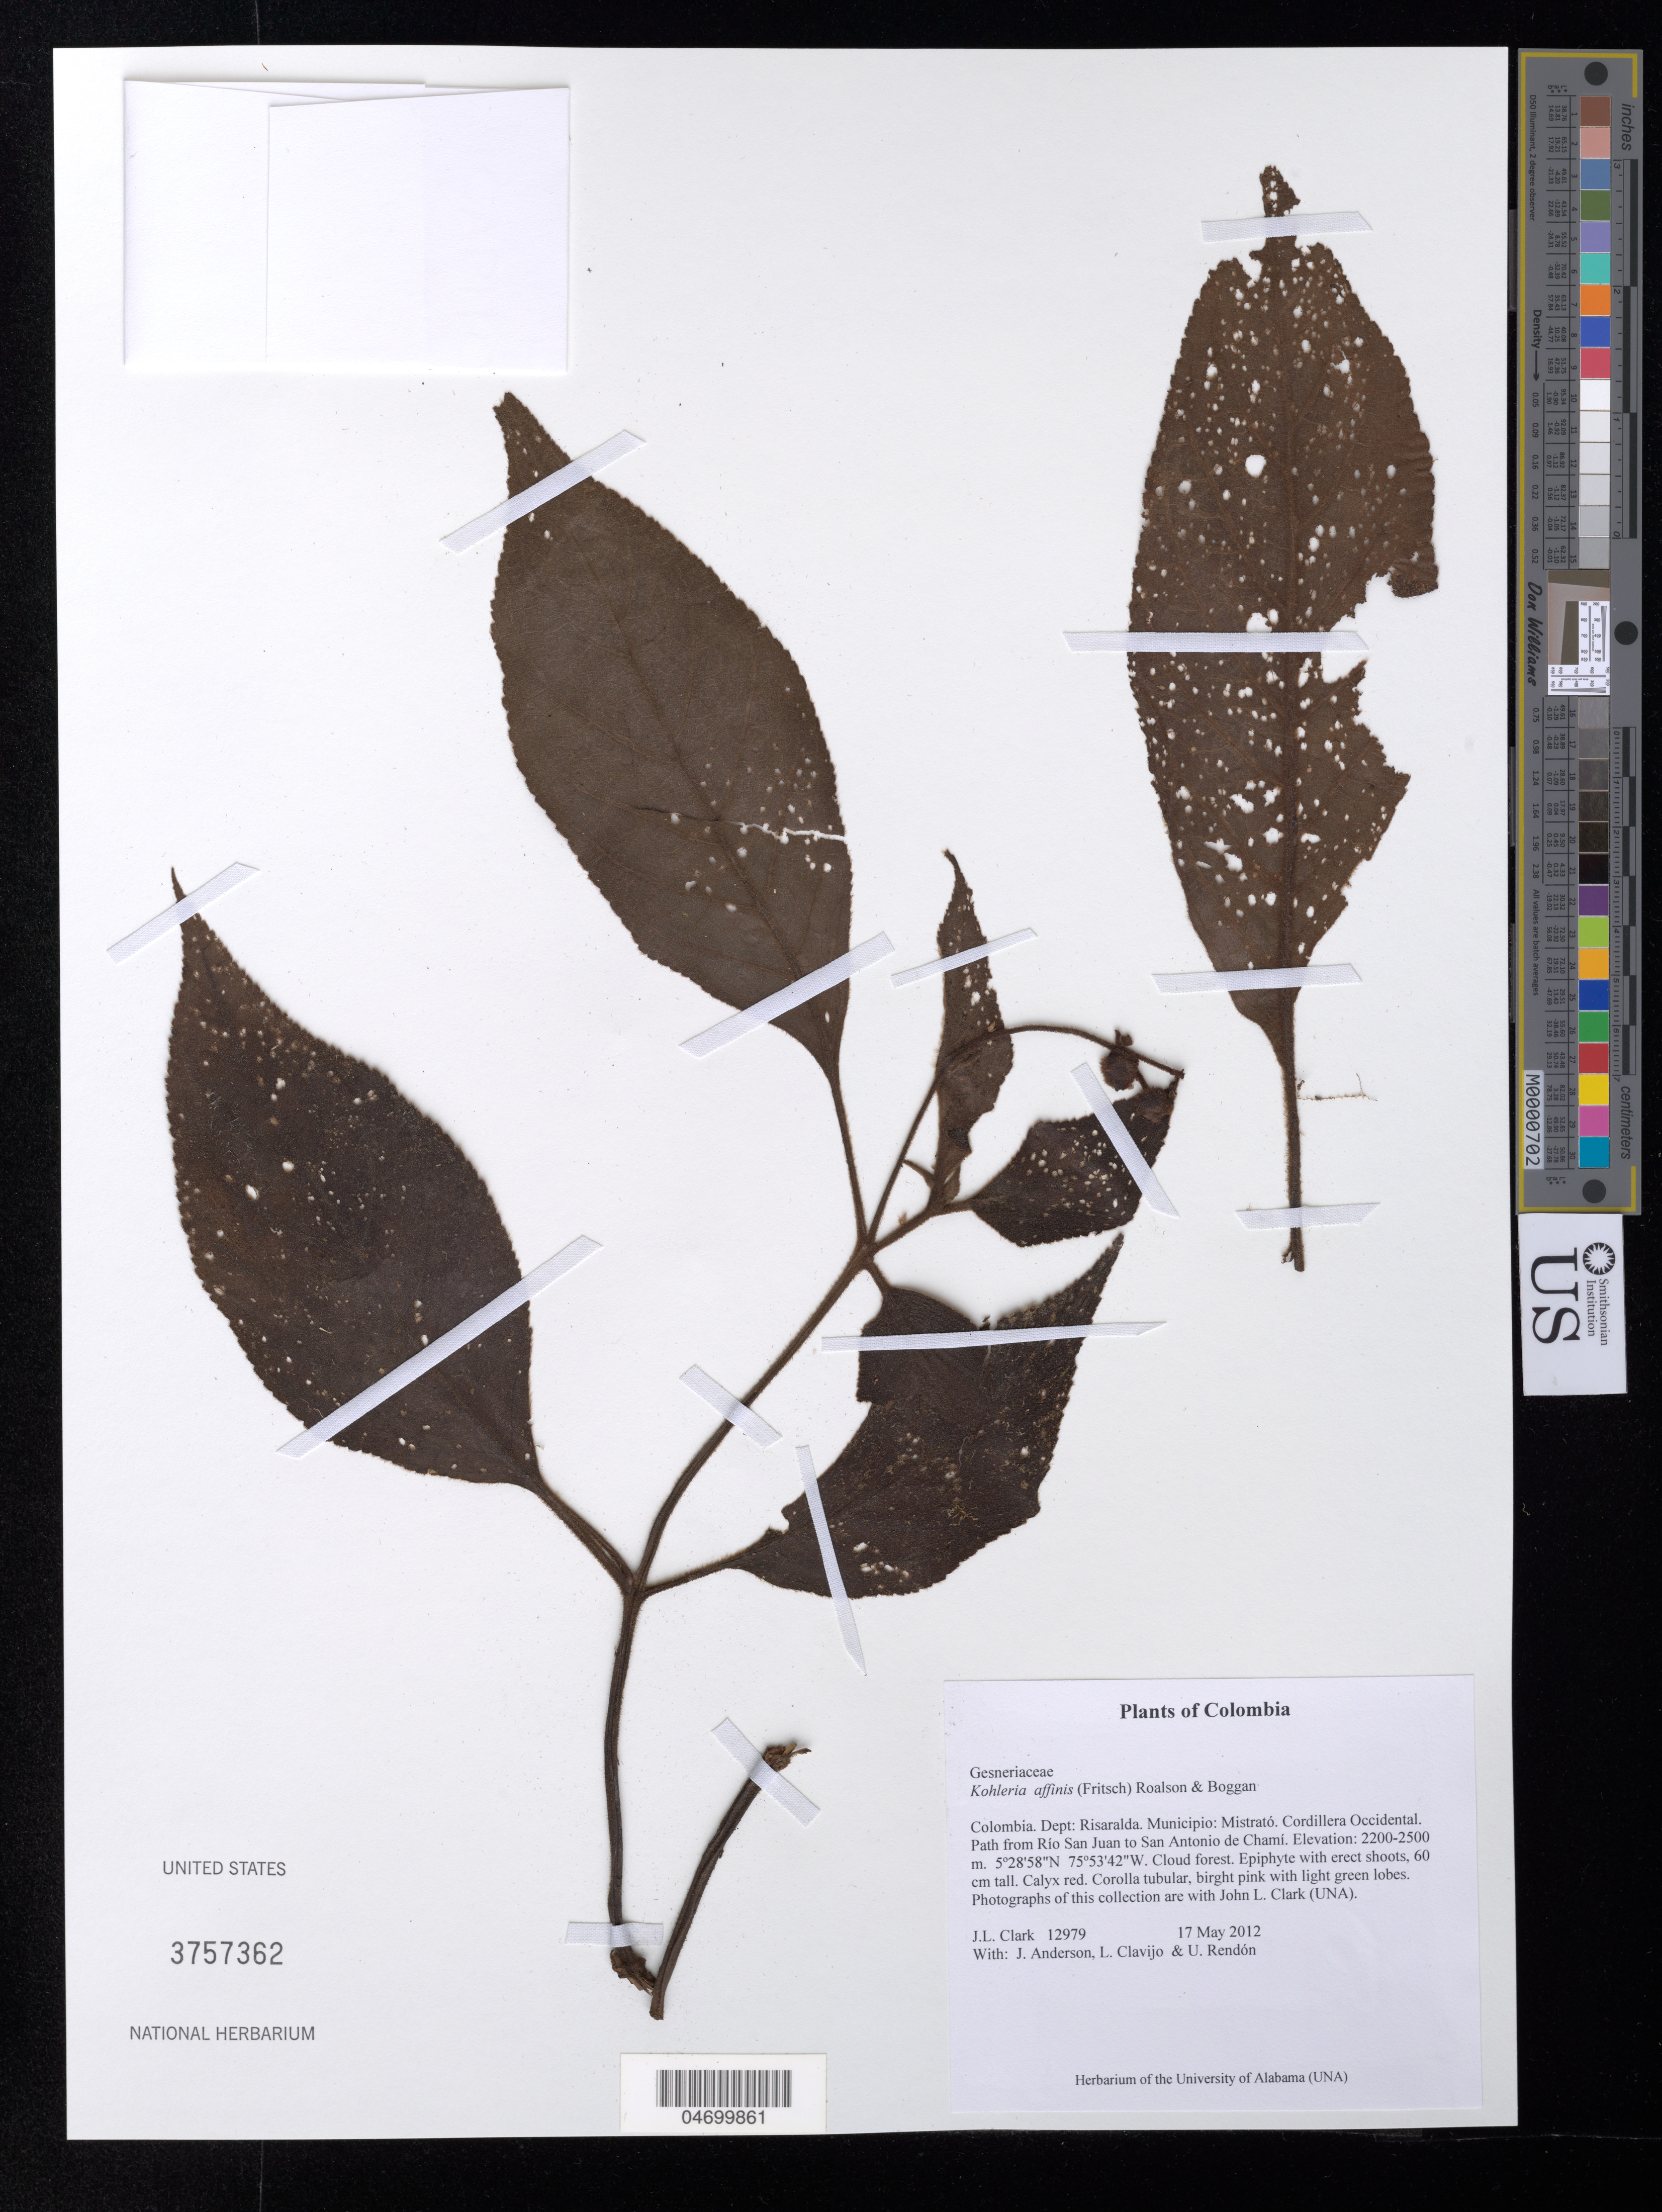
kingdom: Plantae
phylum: Tracheophyta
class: Magnoliopsida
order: Lamiales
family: Gesneriaceae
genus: Kohleria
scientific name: Kohleria affinis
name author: (Fritsch) Roalson & Boggan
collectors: J. L. Clark, J. Anderson, L. Clavijo & U. Rendón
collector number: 12979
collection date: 2012-05-17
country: Colombia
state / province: Risaralda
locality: Dept: Risaralda. Municipio: Mistrató. Cordillera Occidental. Path from Río San Juan to San Antonio de Chamí.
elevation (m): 2200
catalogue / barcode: US 3757362